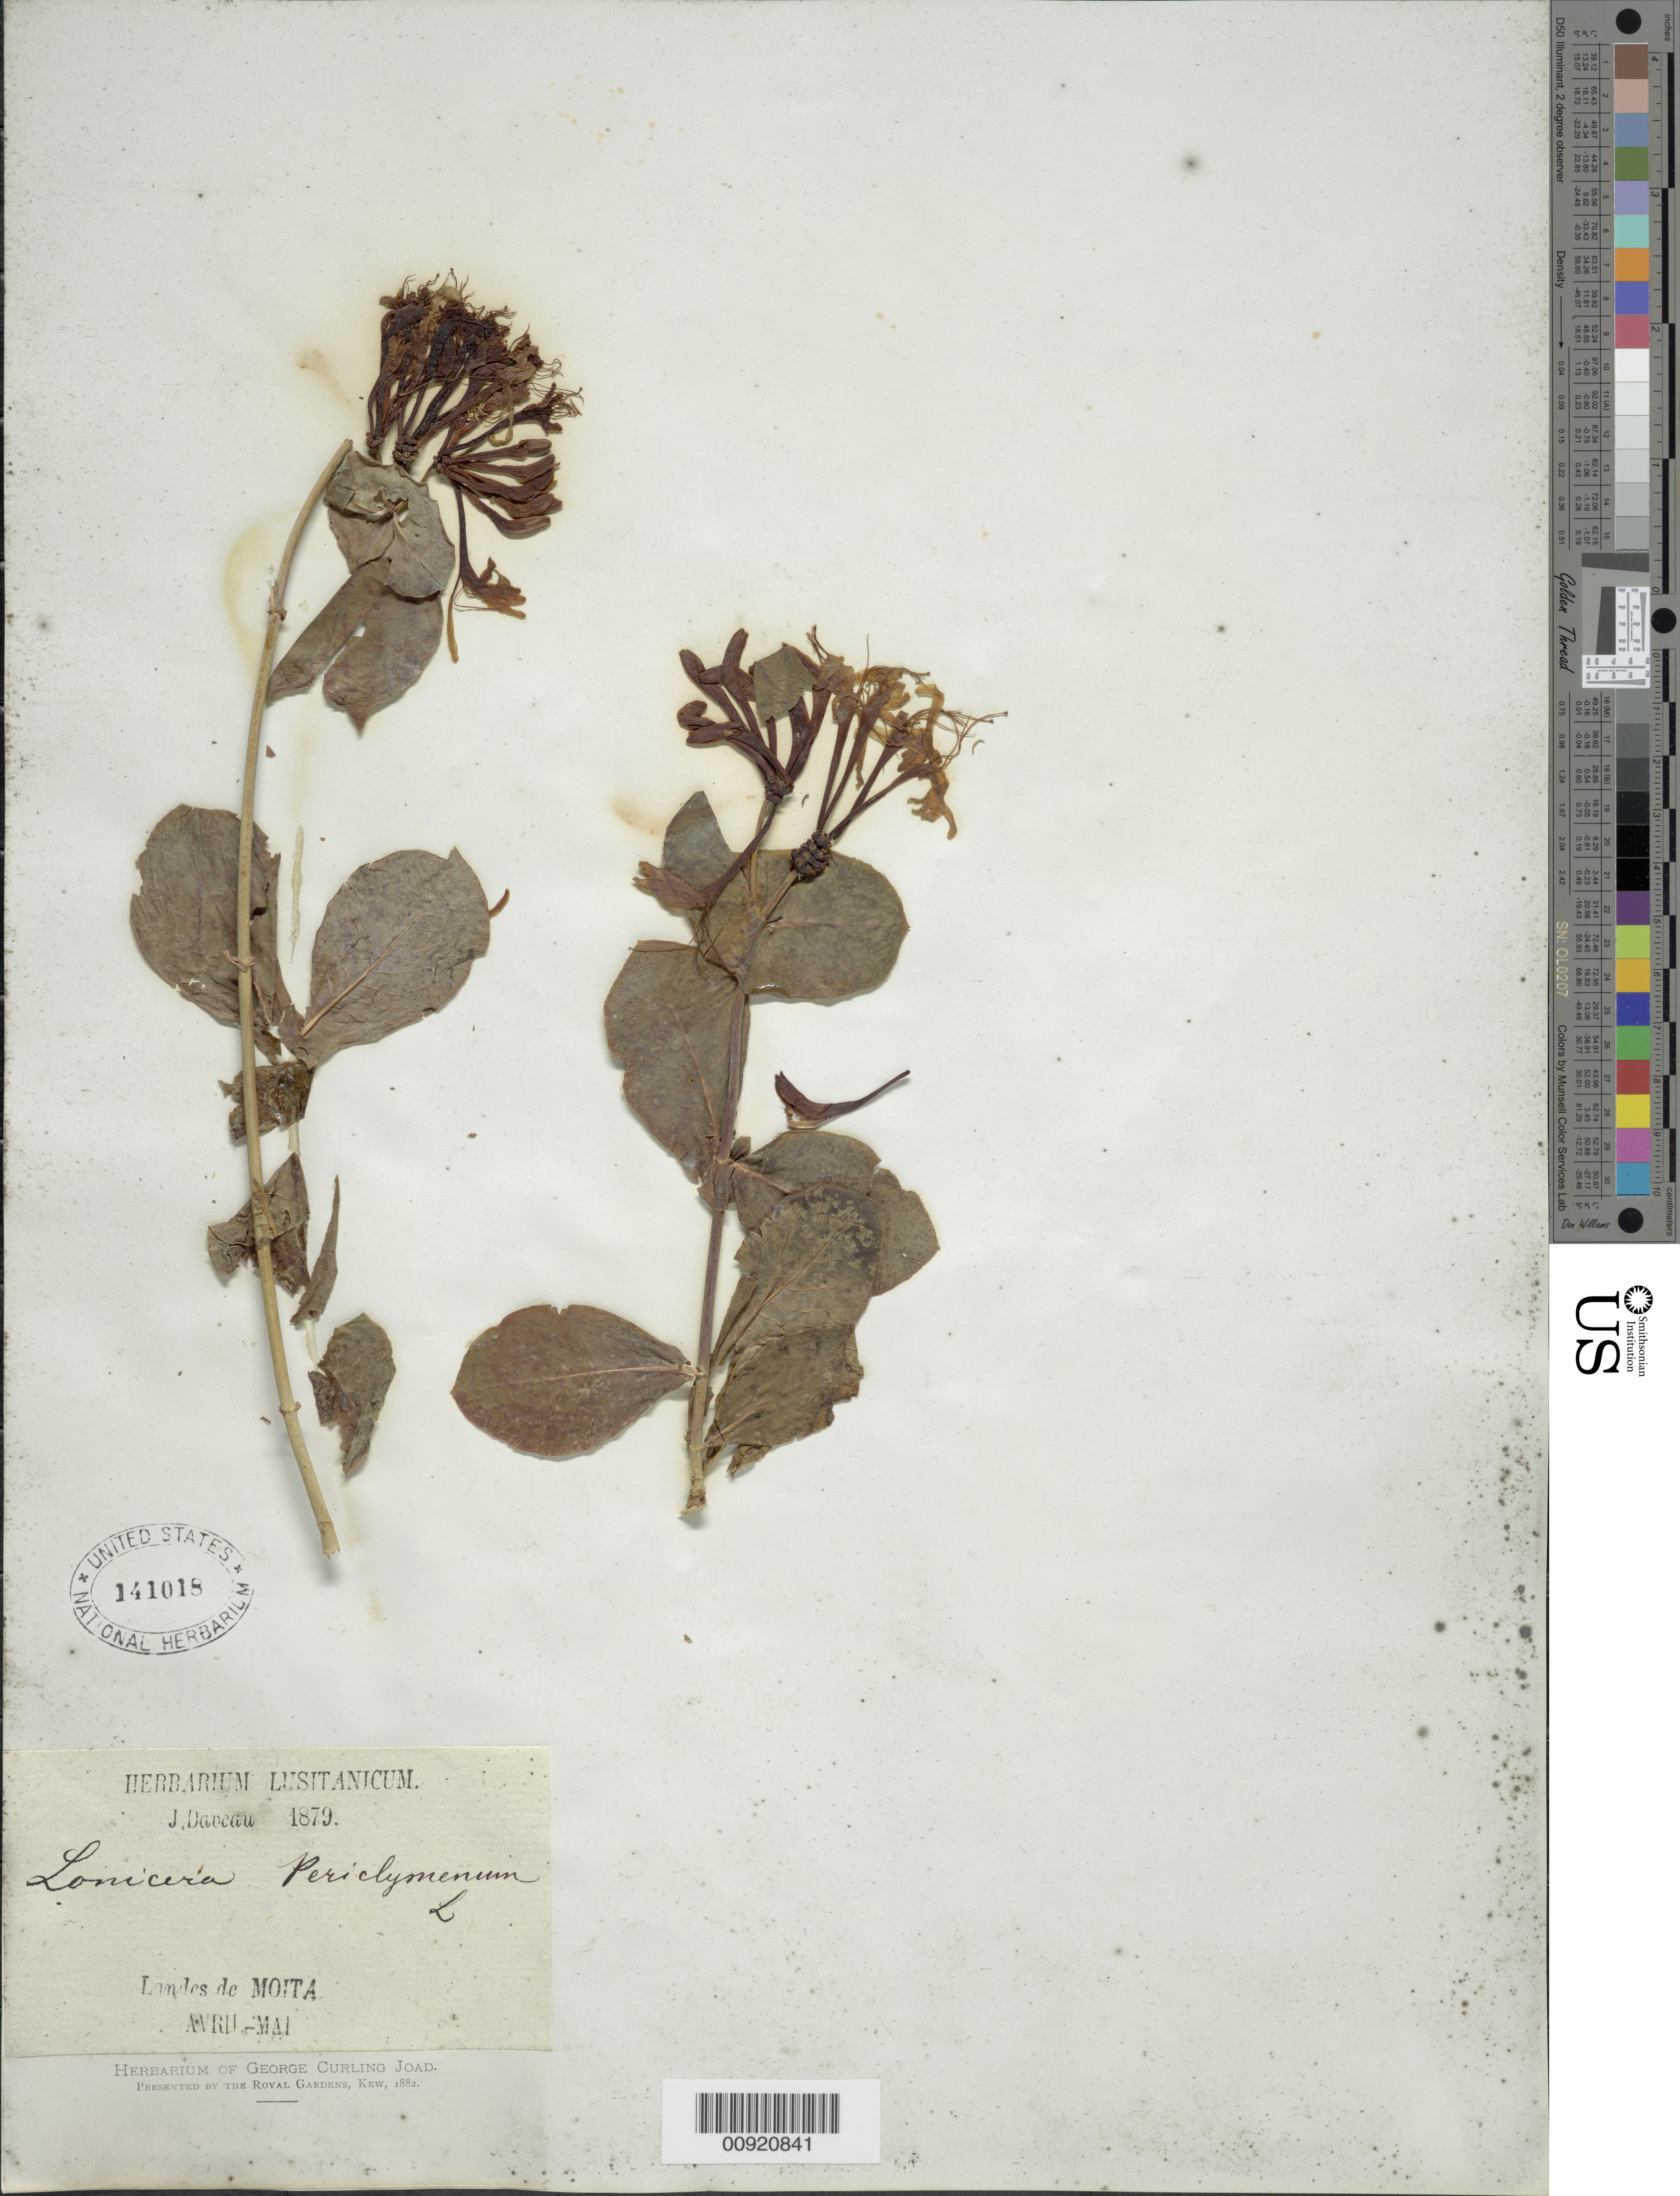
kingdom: Plantae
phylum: Tracheophyta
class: Magnoliopsida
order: Dipsacales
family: Caprifoliaceae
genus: Lonicera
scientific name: Lonicera periclymenum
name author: L.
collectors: J. Daveau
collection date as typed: Apr 1879 to -- May 1879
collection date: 1879-04/1879-05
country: Portugal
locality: Landes de Moita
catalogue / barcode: US 141018